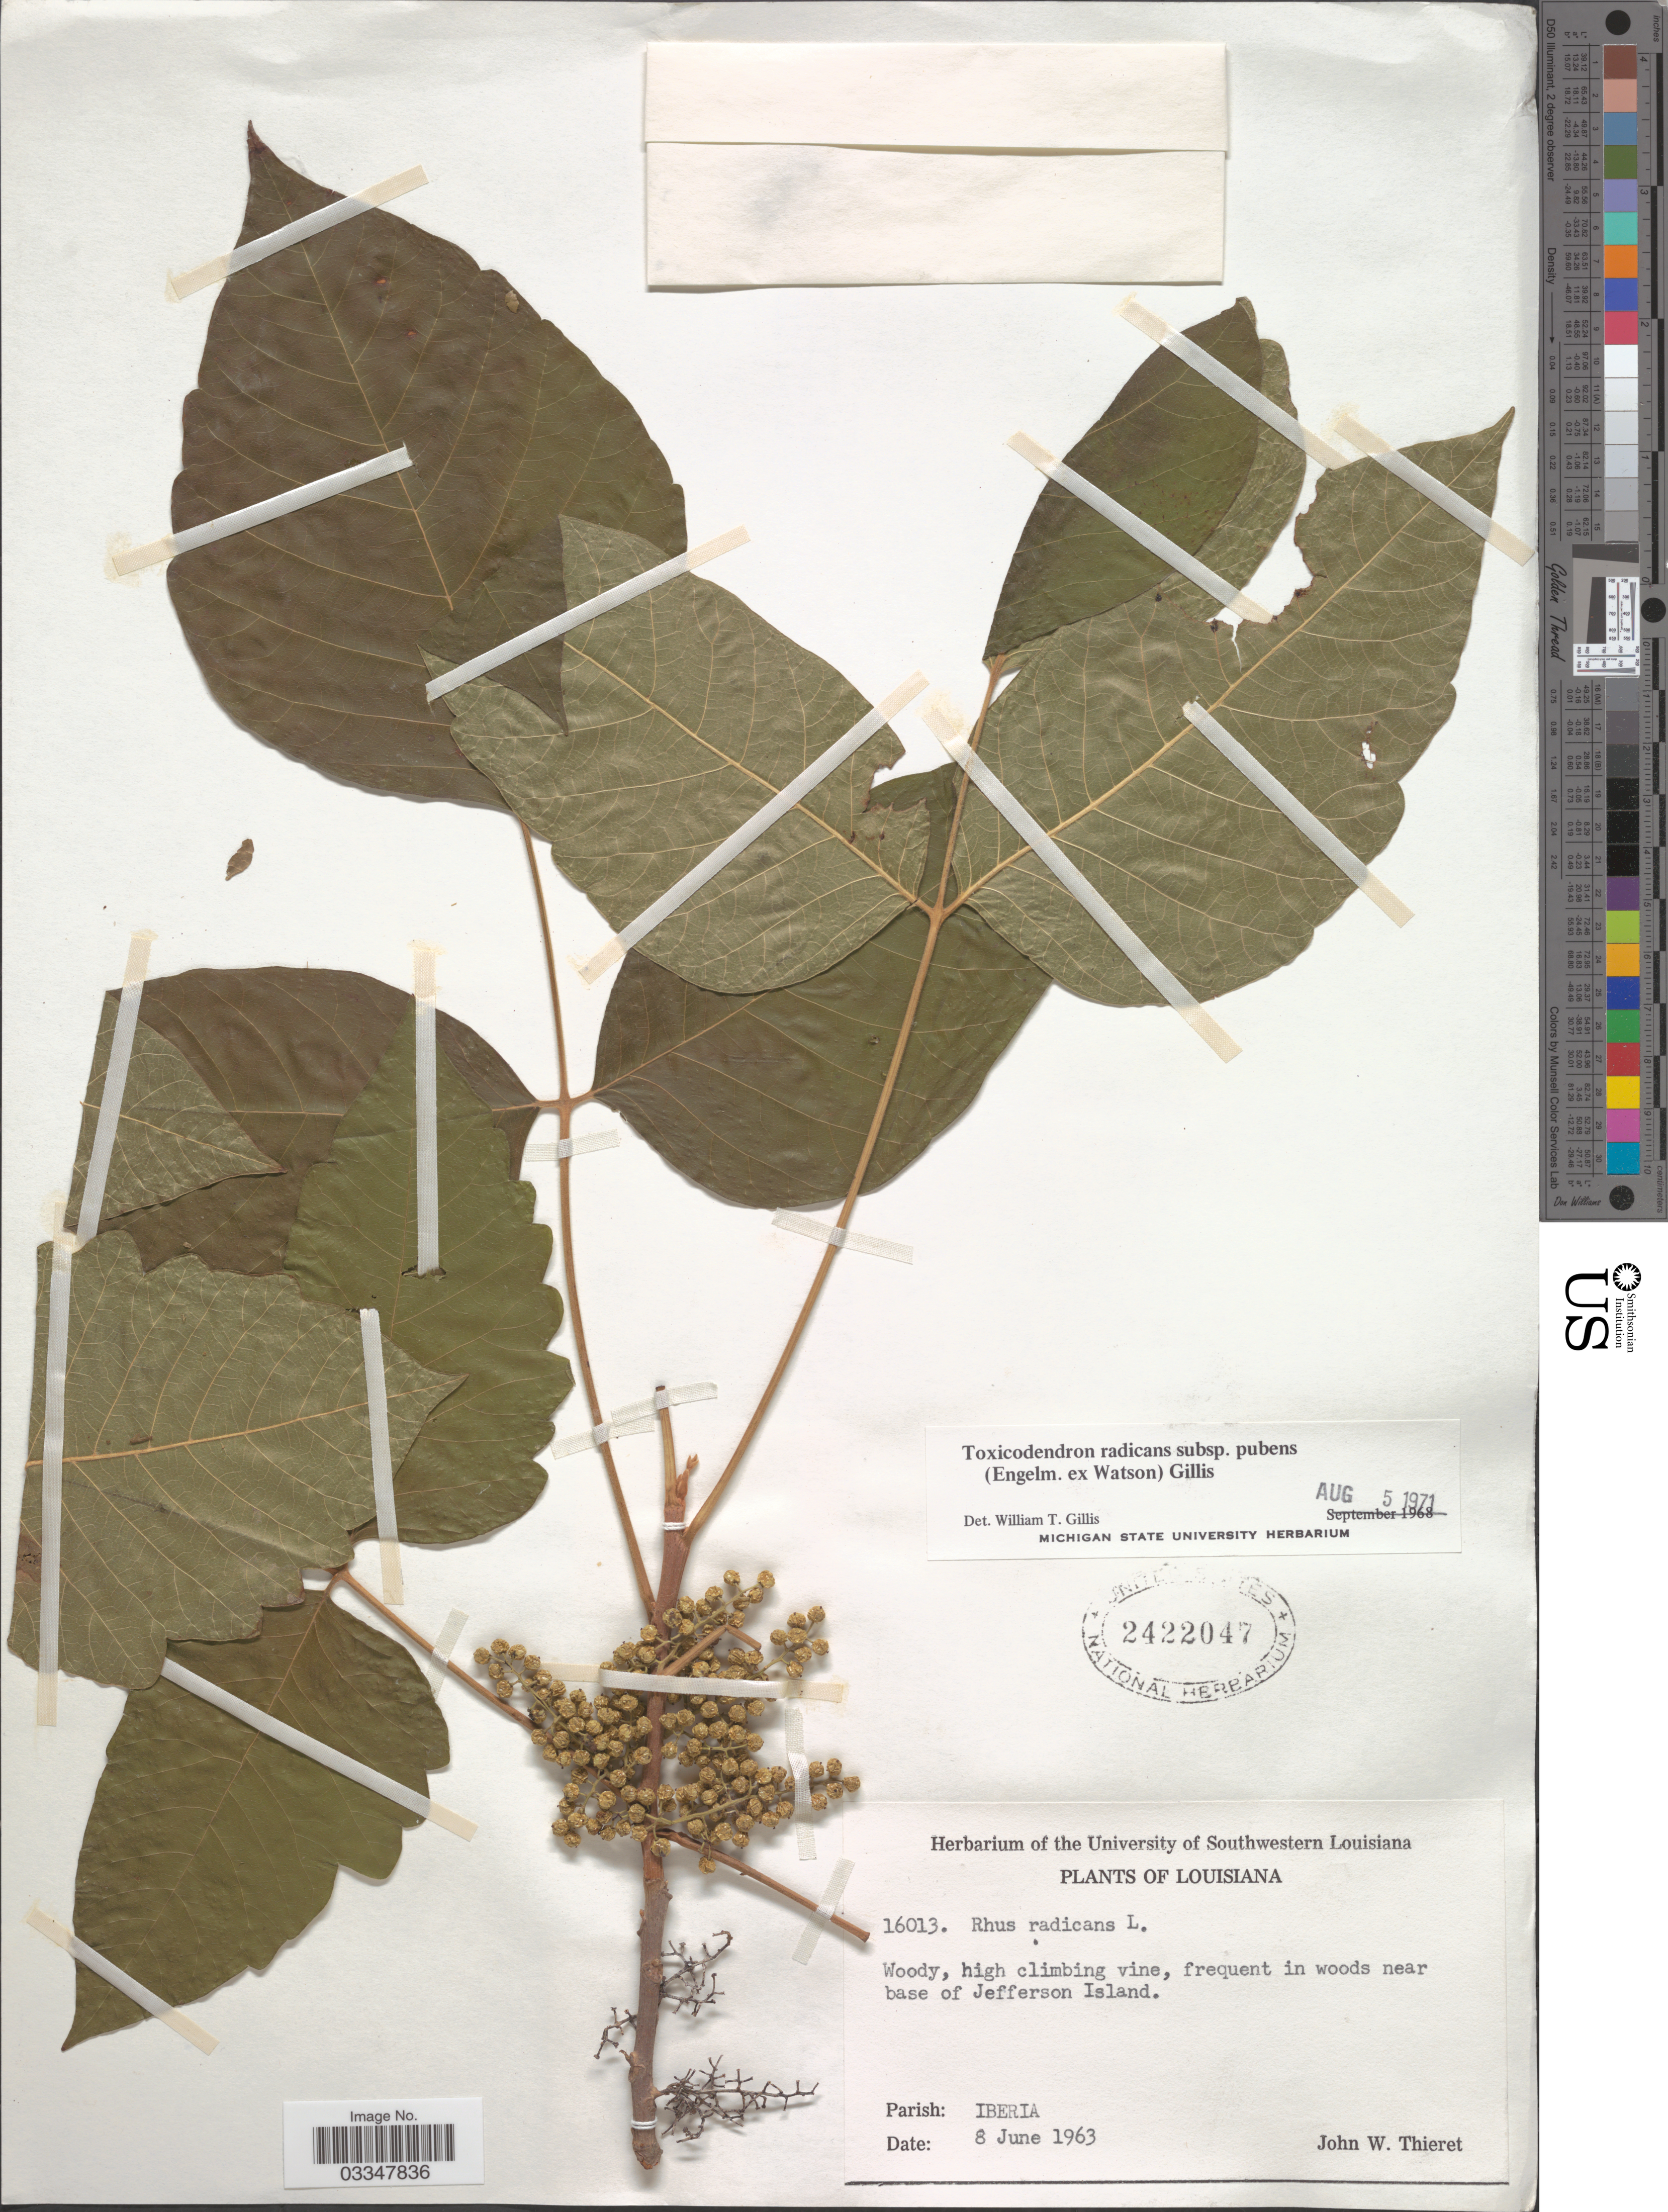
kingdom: Plantae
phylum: Tracheophyta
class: Magnoliopsida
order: Sapindales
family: Anacardiaceae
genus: Toxicodendron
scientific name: Toxicodendron radicans subsp. pubens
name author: (Engelm. ex S. Watson) Gillis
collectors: J. W. Thieret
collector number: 16013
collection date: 1963-06-08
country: United States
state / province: Louisiana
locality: Frequent in woods near base of Jefferson Island. Parish: Iberia.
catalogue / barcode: US 2422047